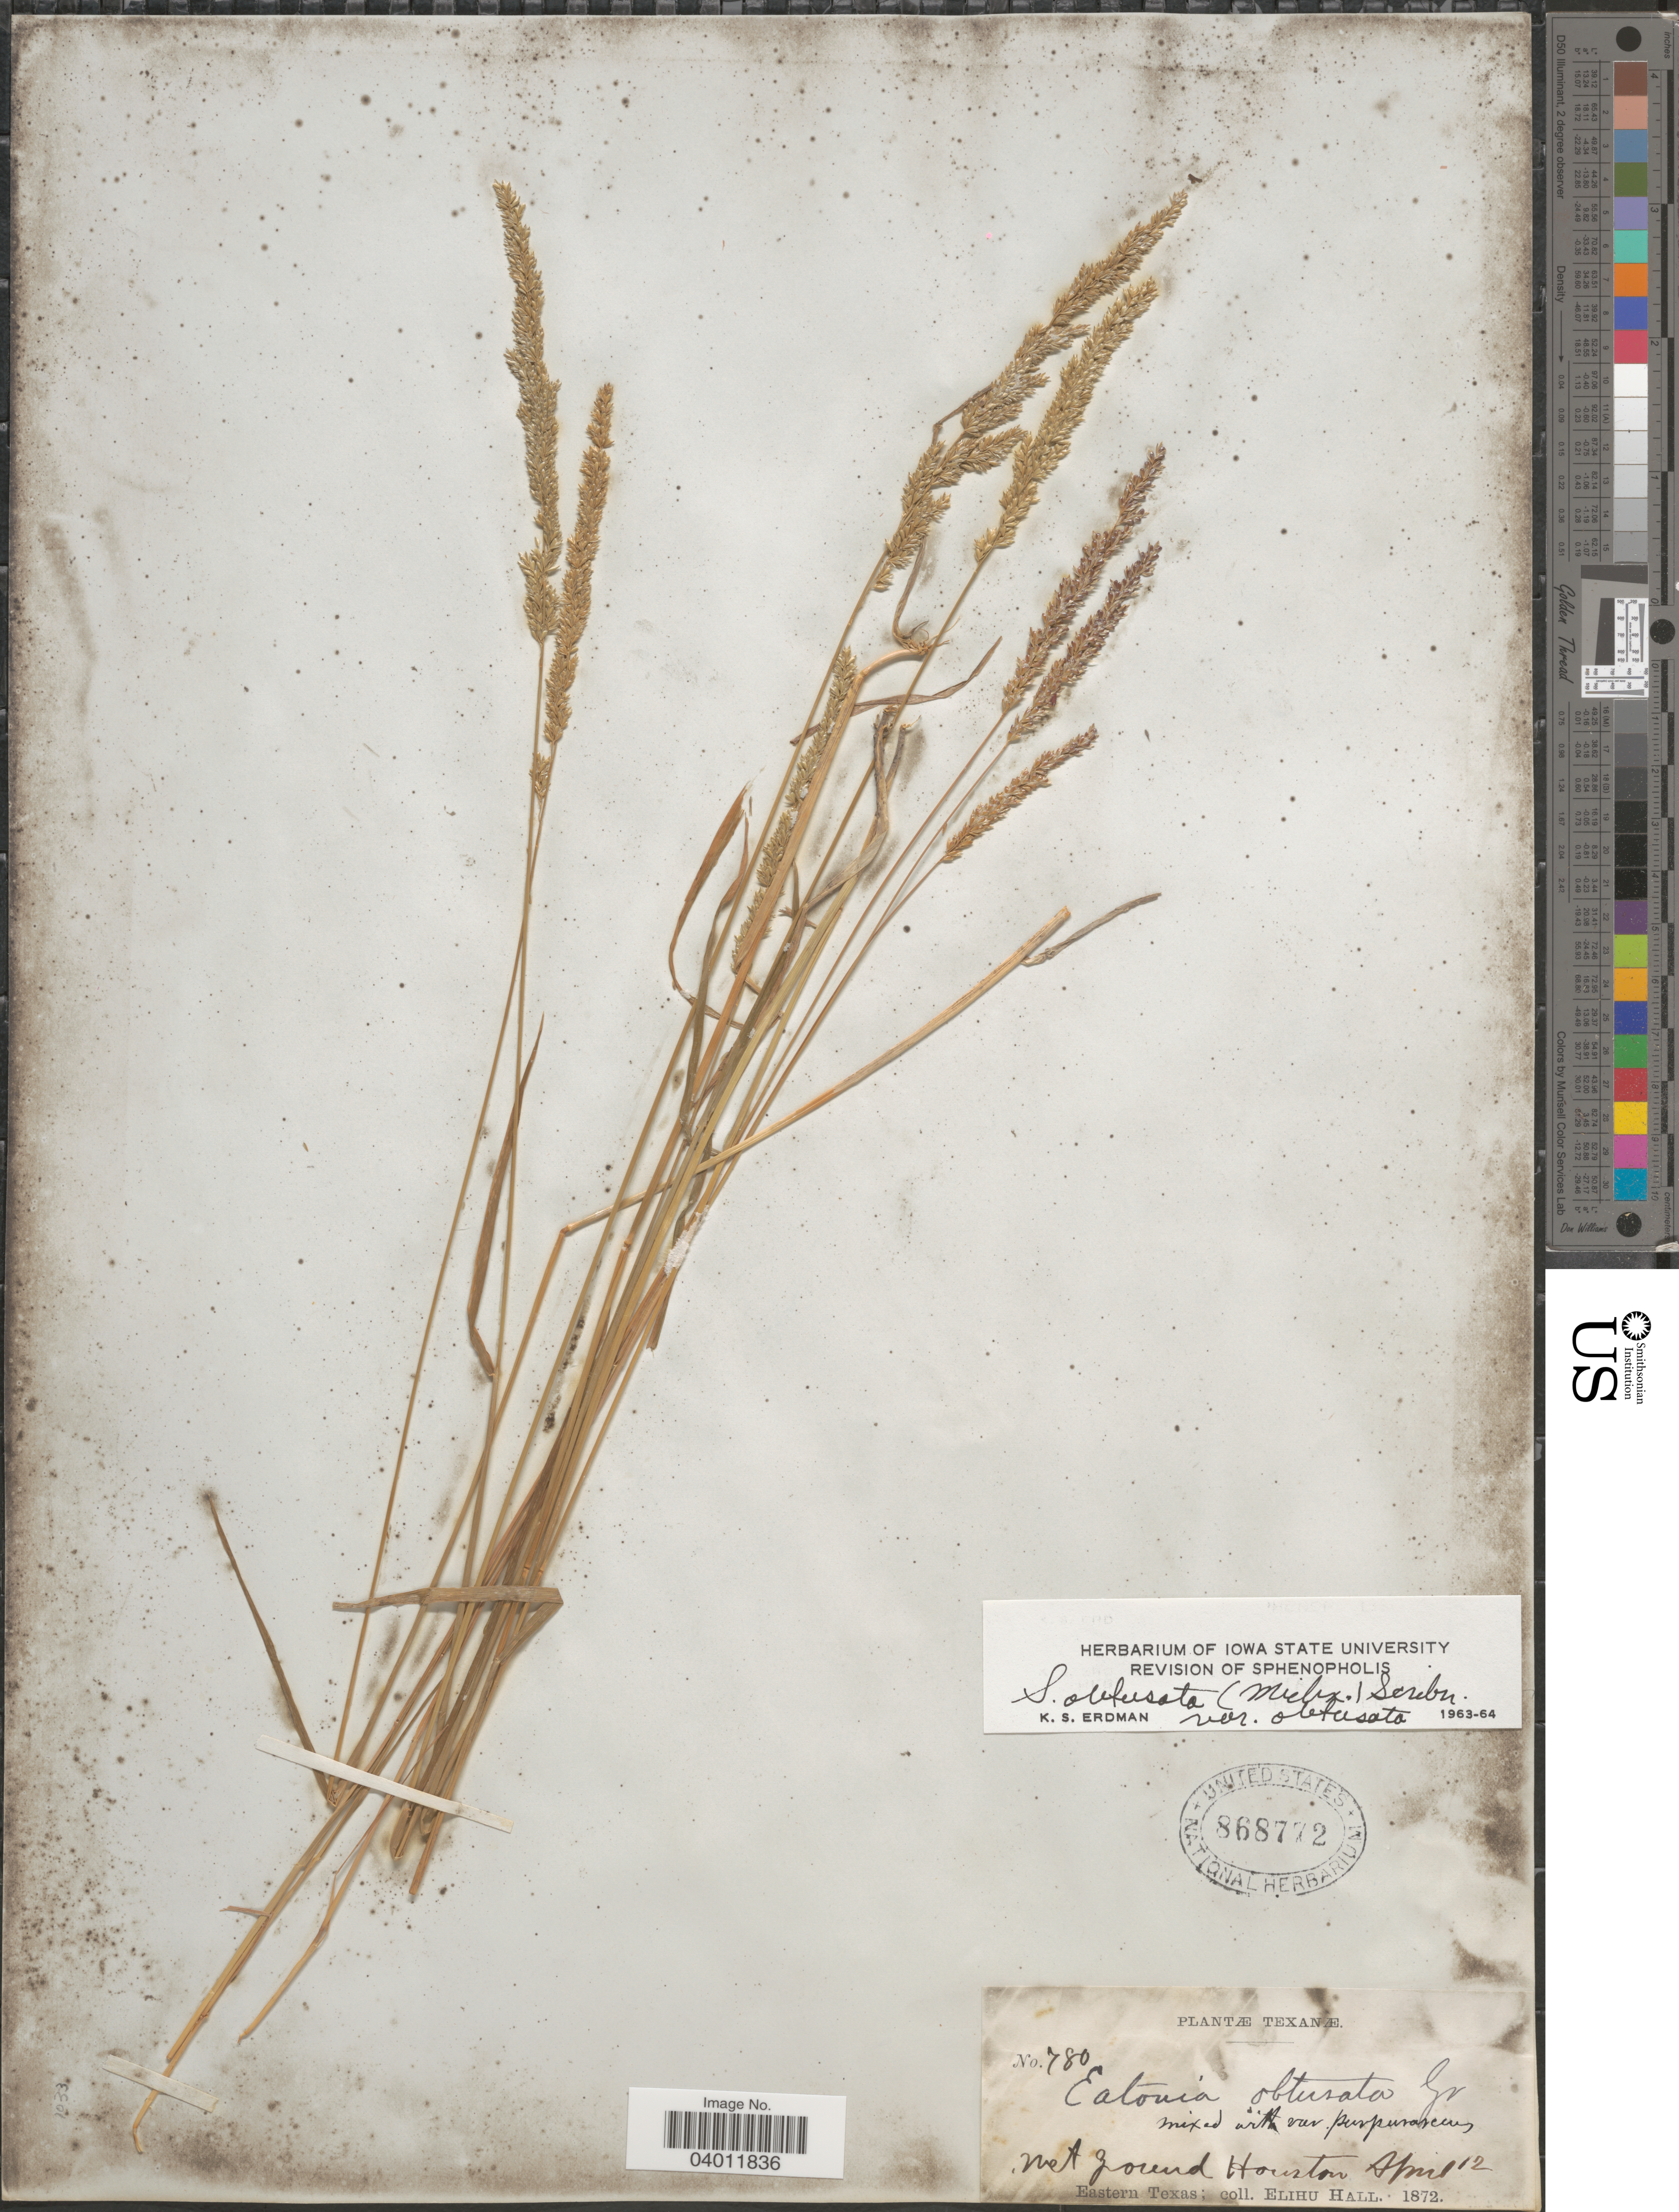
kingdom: Plantae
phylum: Tracheophyta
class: Liliopsida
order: Poales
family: Poaceae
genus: Sphenopholis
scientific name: Sphenopholis obtusata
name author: (Michx.) Scribn.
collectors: E. Hall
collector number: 780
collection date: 1872-04-12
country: United States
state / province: Texas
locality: Wet ground Houston. Eastern Texas.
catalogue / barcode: US 868772